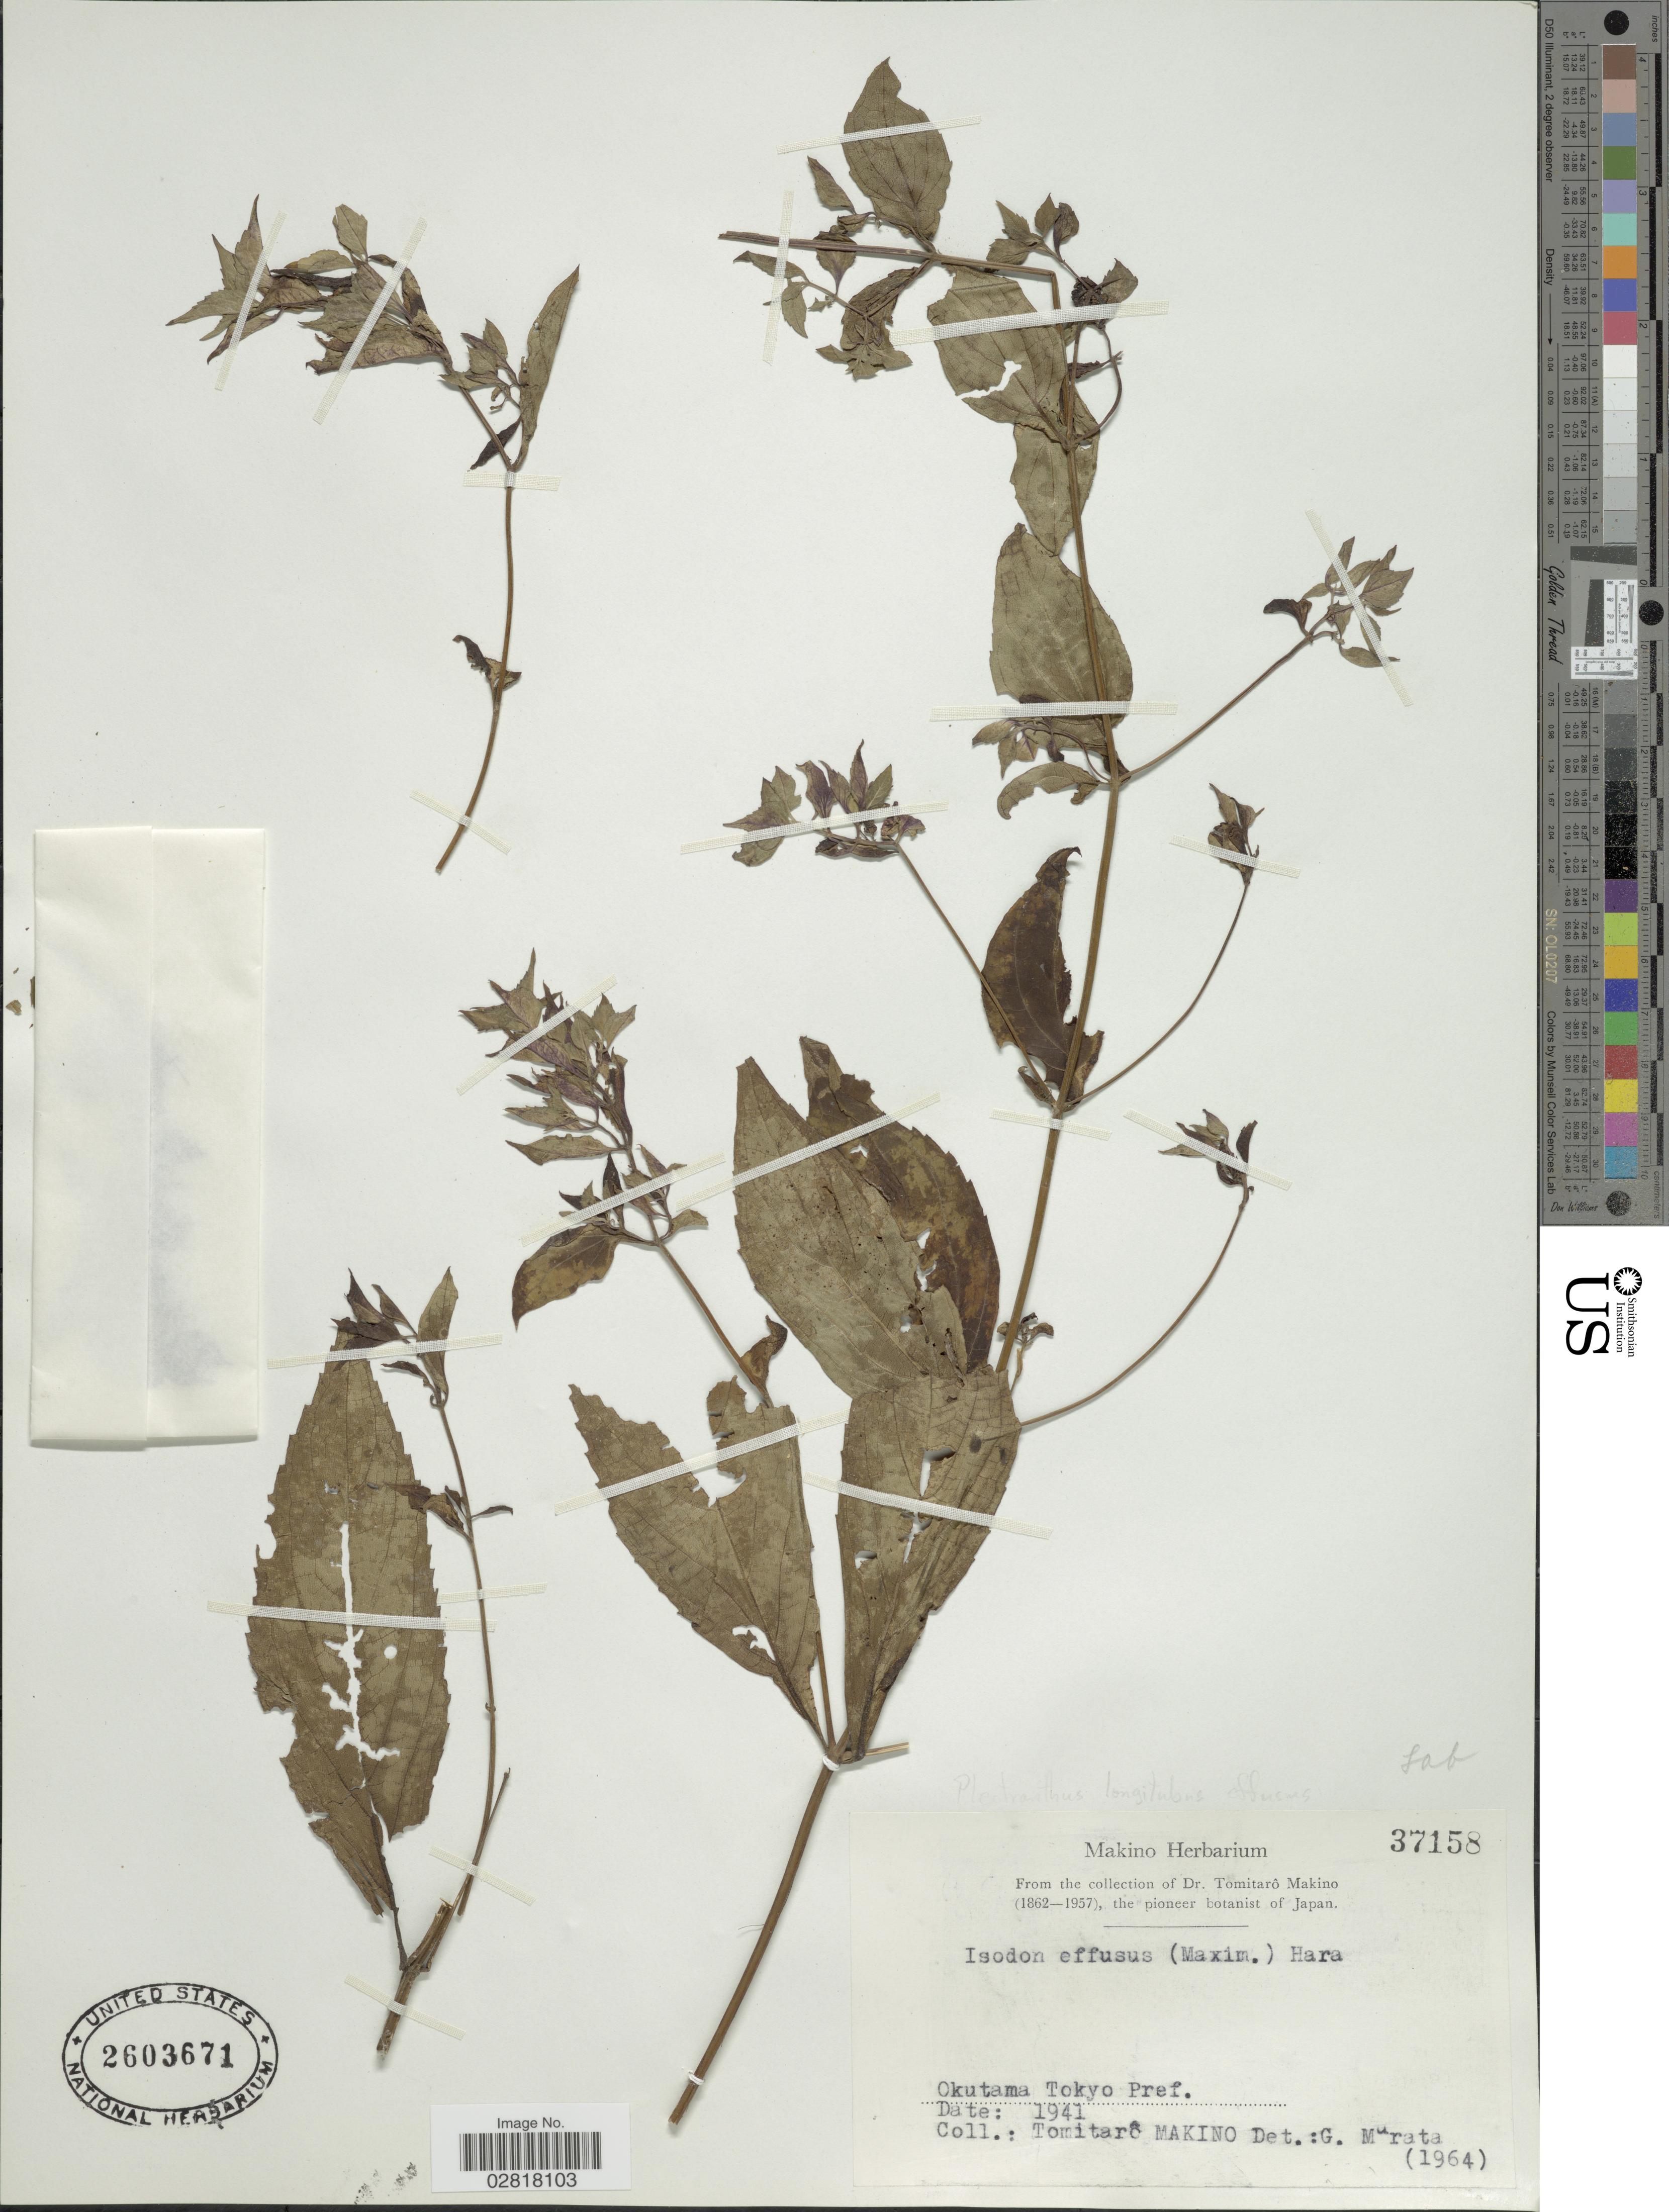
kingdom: Plantae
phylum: Tracheophyta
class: Magnoliopsida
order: Lamiales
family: Lamiaceae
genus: Plectranthus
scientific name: Plectranthus longitubus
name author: Miq.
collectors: T. Makino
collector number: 37158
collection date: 1941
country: Japan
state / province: Tokyo, Federal City of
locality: Okutama Tokyo Pref.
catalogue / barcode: US 2603671